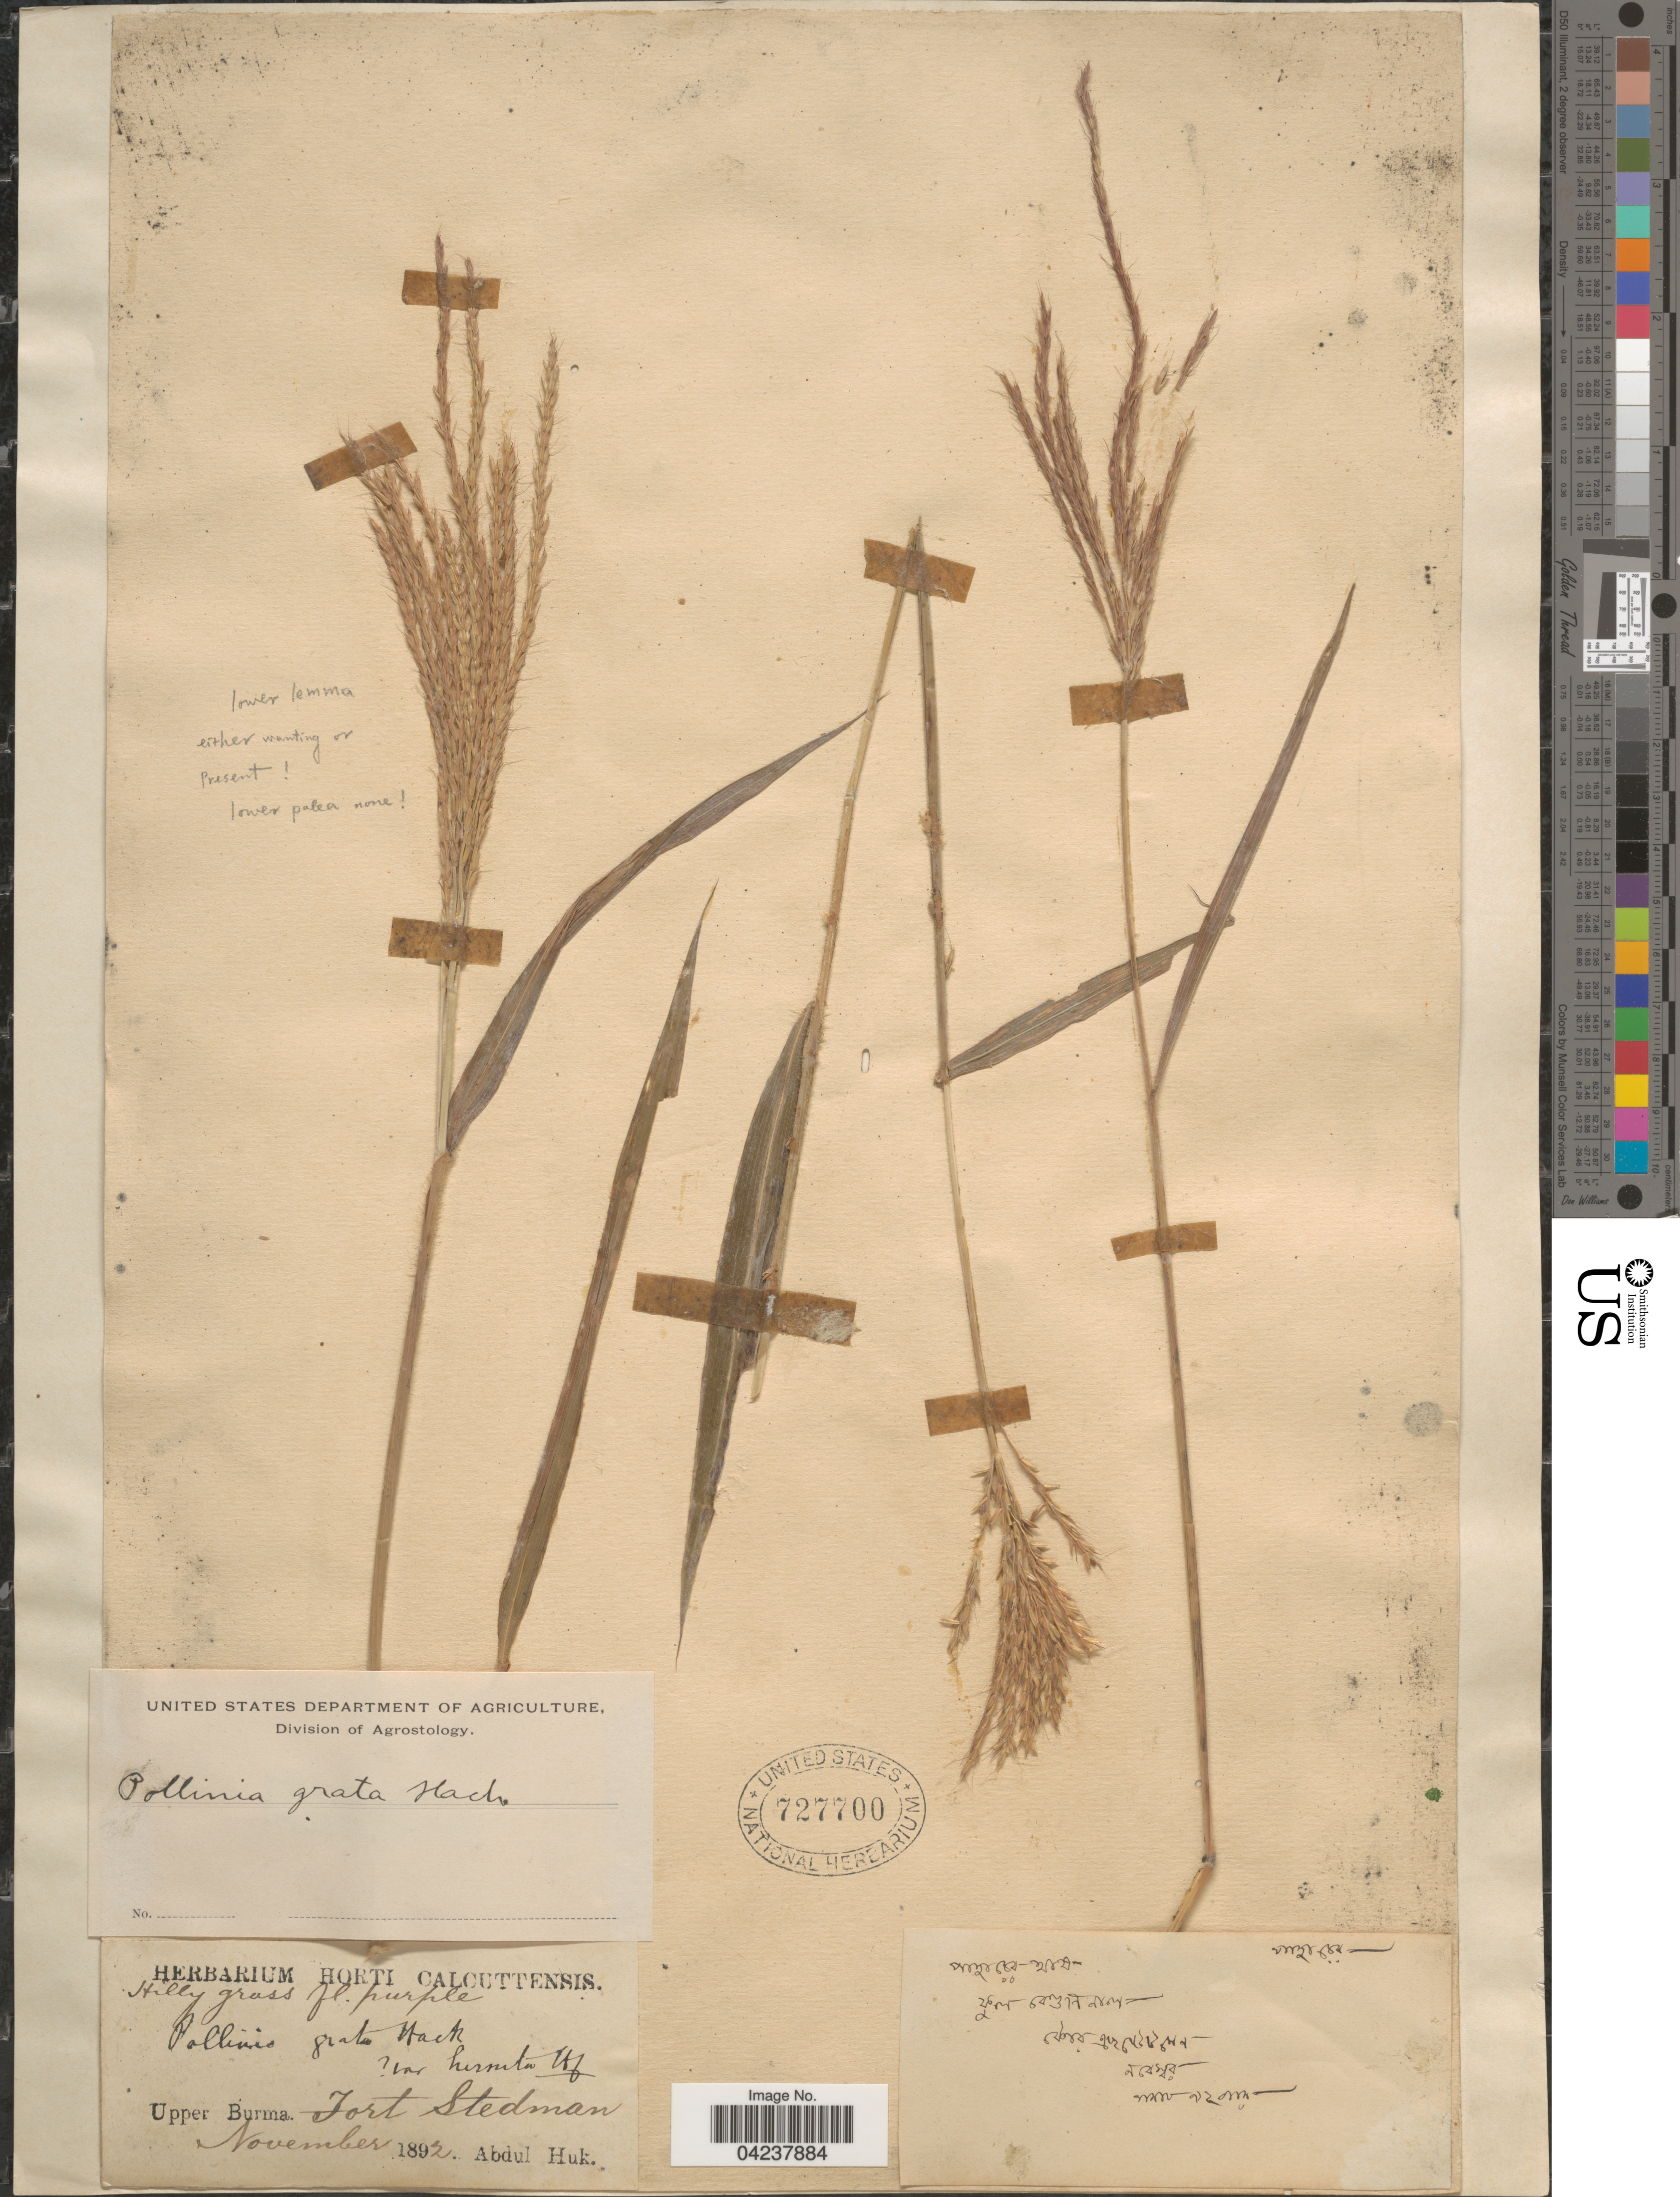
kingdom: Plantae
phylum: Tracheophyta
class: Liliopsida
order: Poales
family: Poaceae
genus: Microstegium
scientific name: Microstegium fasciculatum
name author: (L.) Henr.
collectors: A. Huk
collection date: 1892-11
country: Myanmar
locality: Upper Burma. Fort Stedman.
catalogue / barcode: US 727700